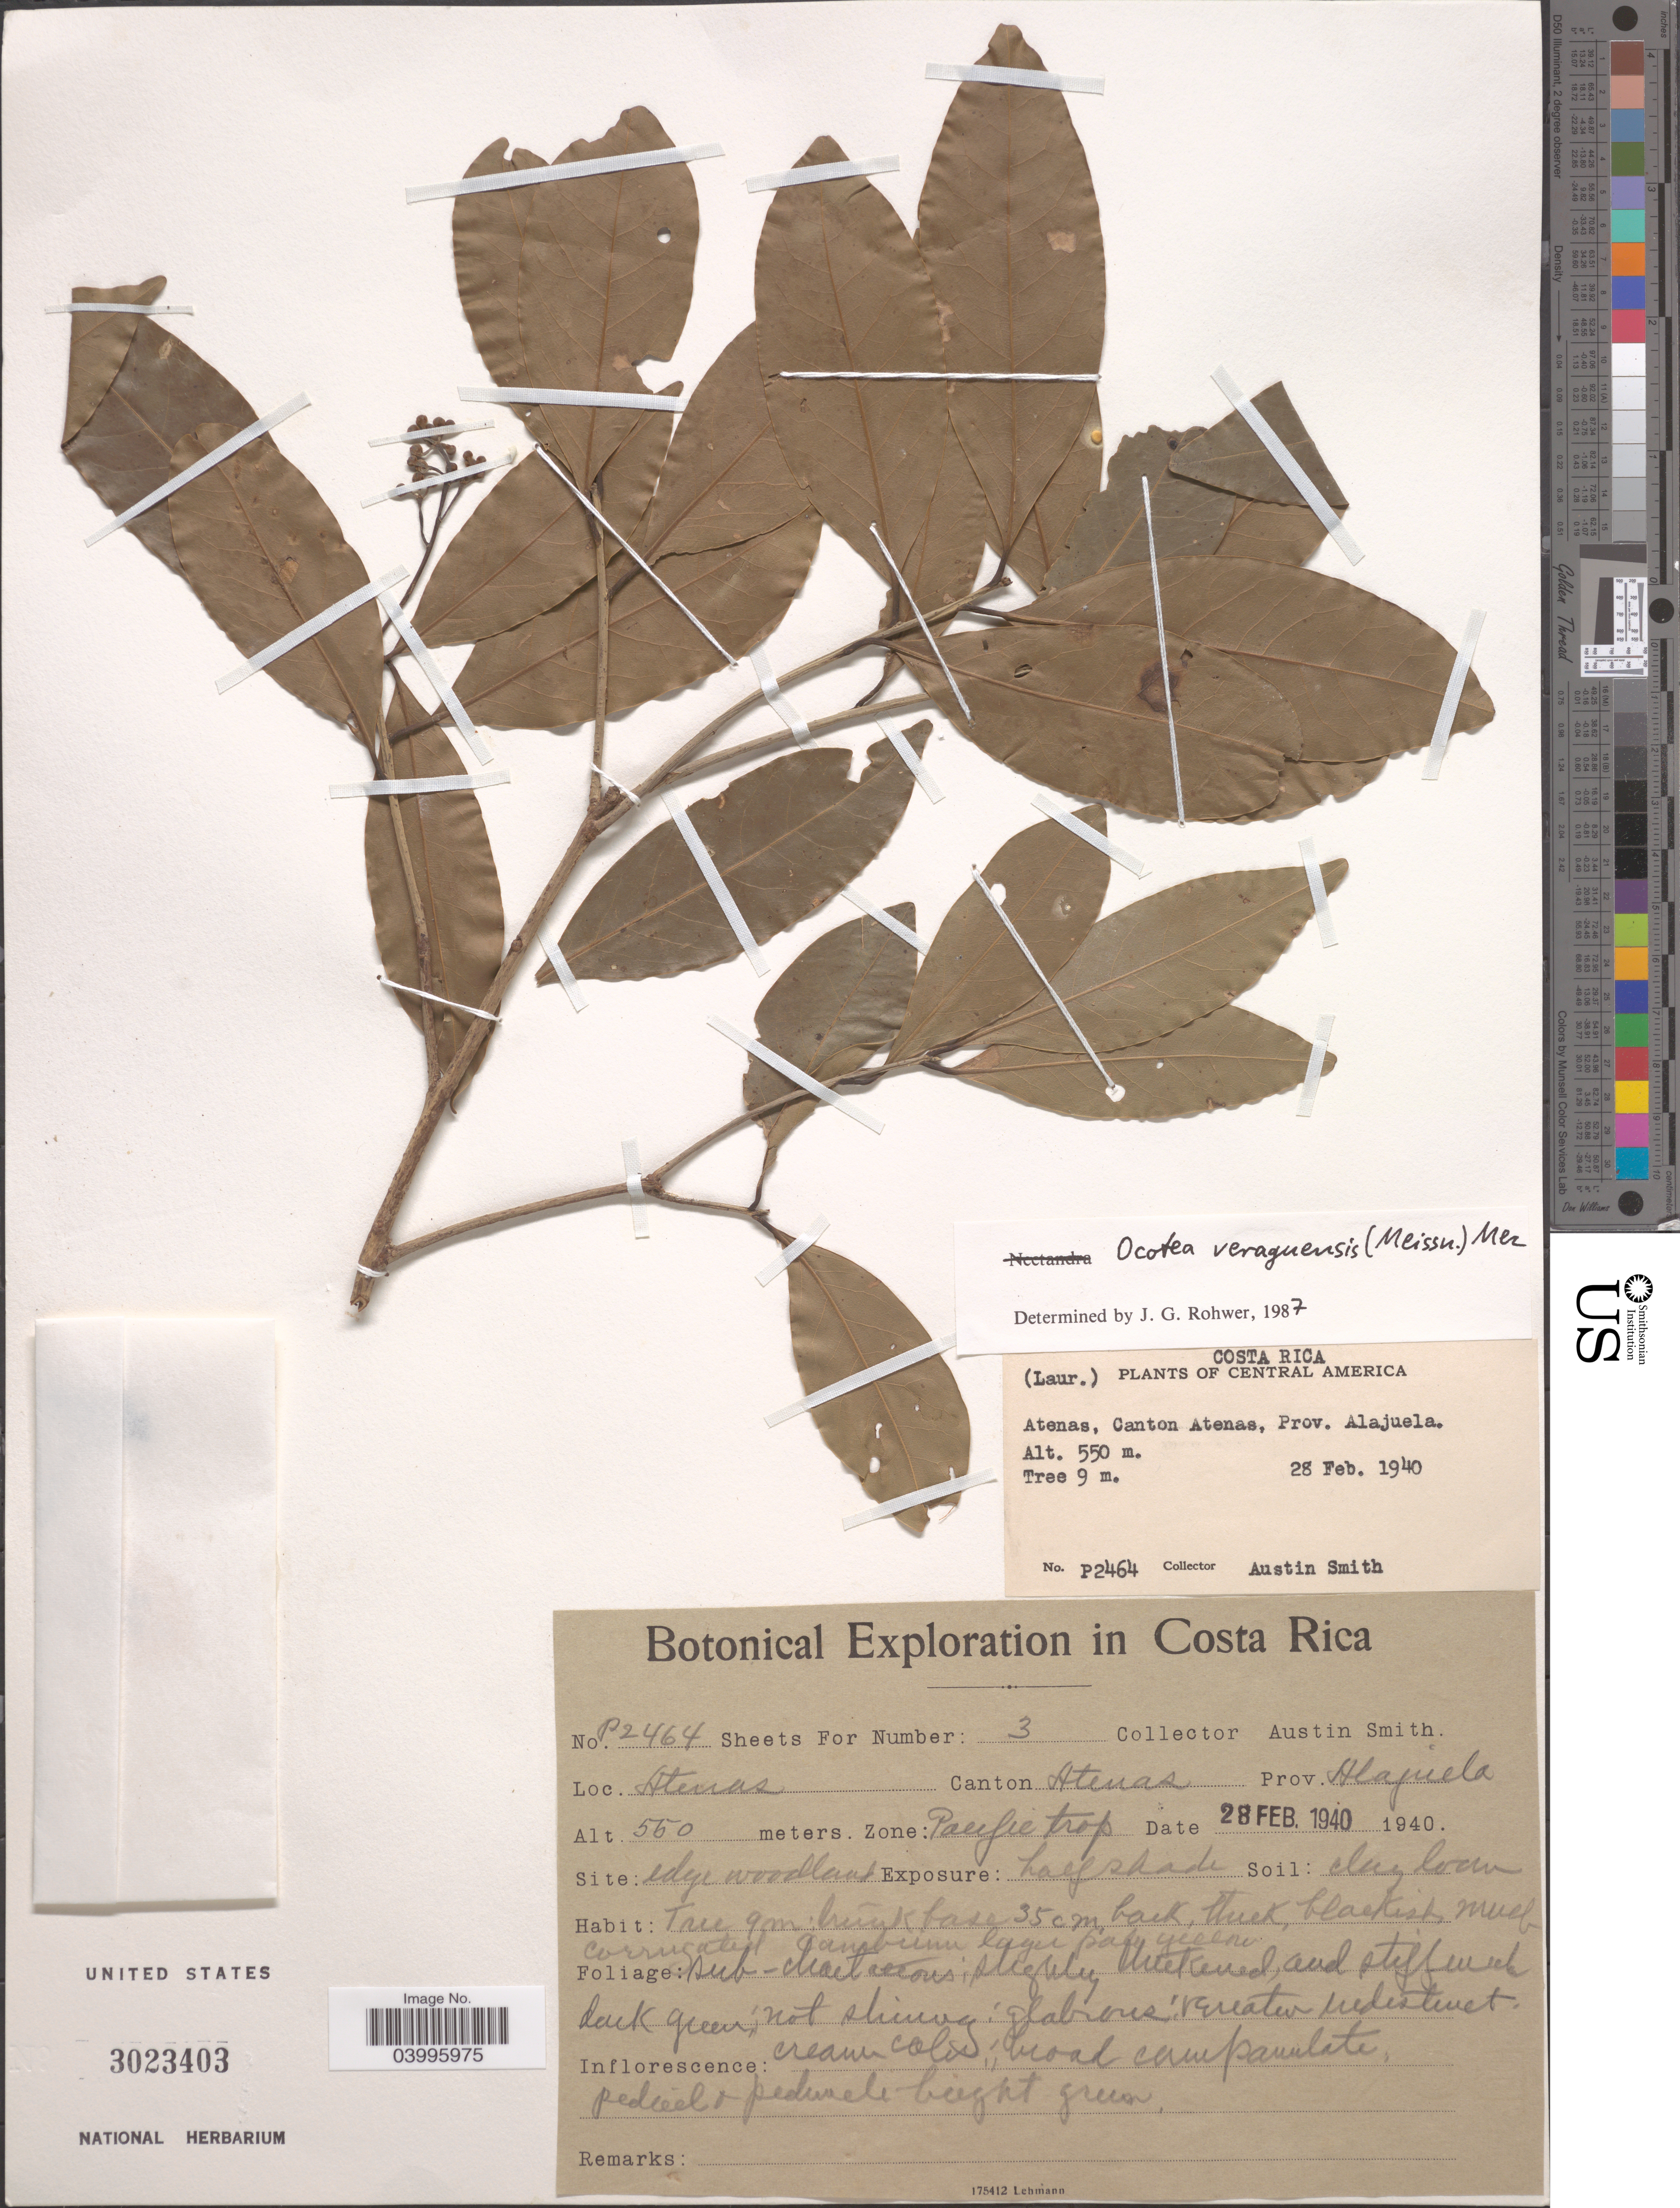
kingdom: Plantae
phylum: Tracheophyta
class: Magnoliopsida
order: Laurales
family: Lauraceae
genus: Ocotea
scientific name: Ocotea veraguensis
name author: (Meisn.) Mez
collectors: Aust P. Smith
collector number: P2464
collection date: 1940-02-28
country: Costa Rica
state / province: Alajuela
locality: Atenas, Canton Atenas. Zone: Pacific trop.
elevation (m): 550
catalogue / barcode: US 3023403